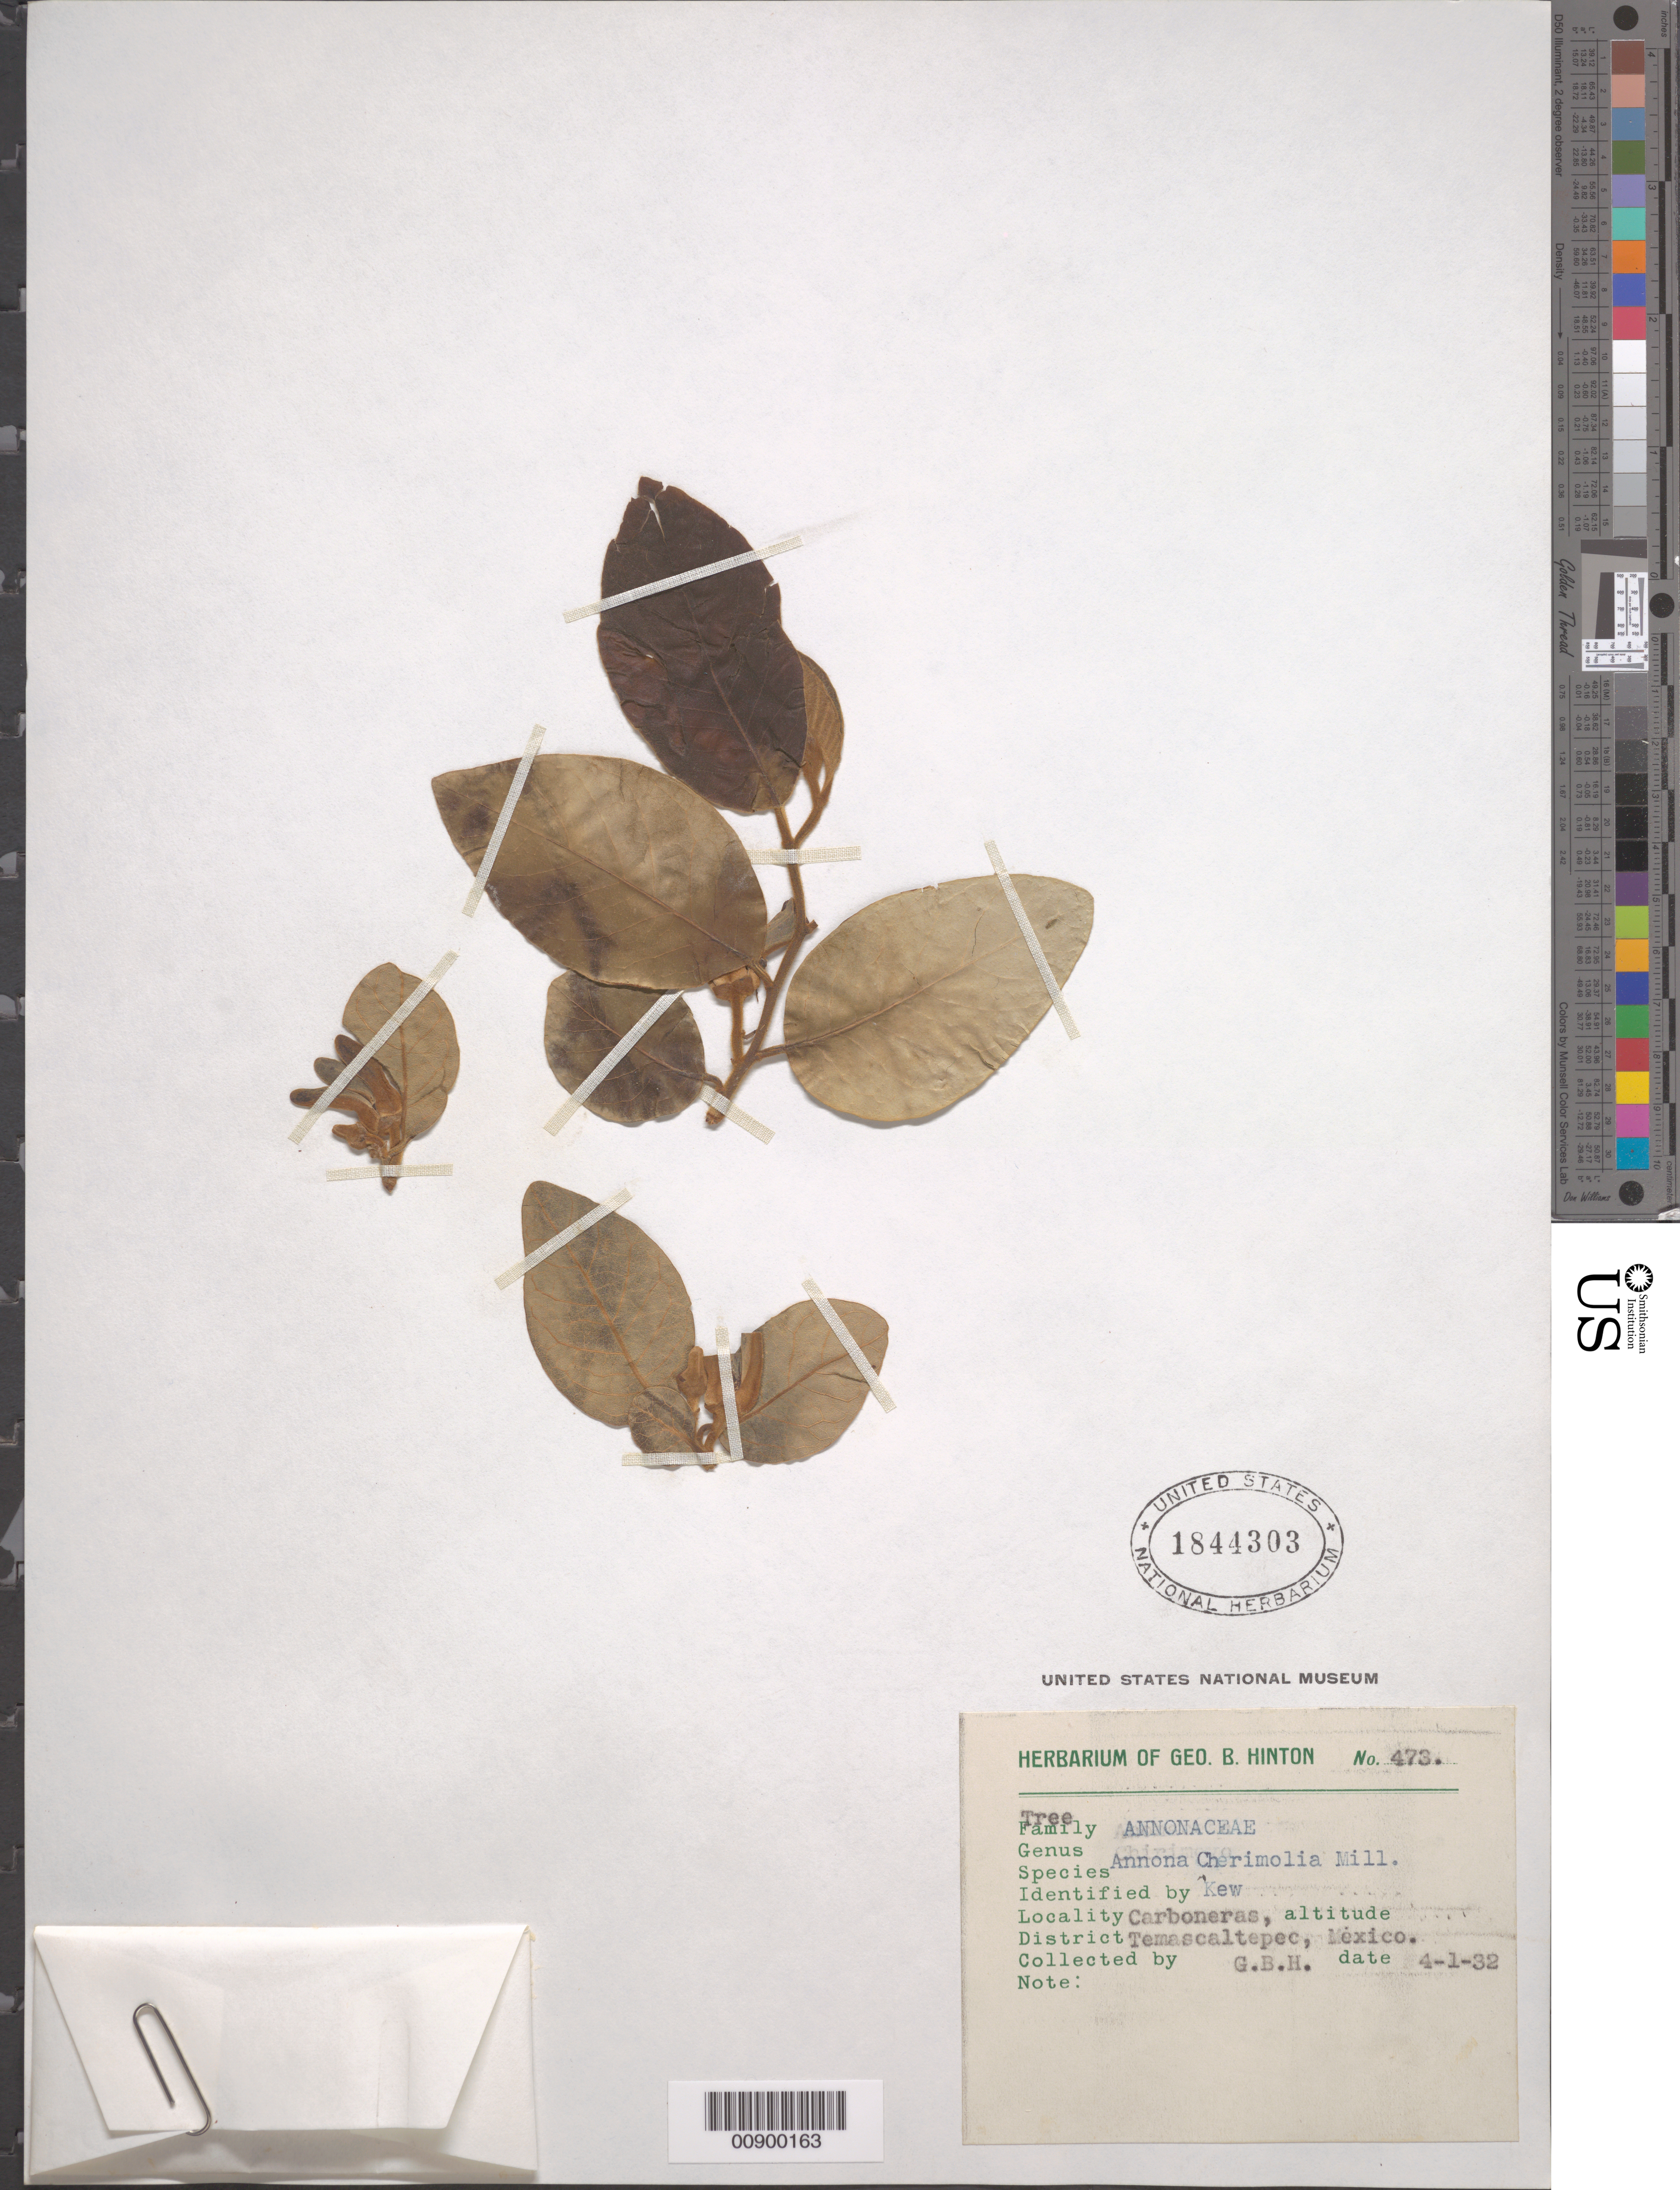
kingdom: Plantae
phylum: Tracheophyta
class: Magnoliopsida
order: Magnoliales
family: Annonaceae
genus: Annona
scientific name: Annona cherimola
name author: Mill.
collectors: G. B. Hinton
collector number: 473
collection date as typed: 01 Apr 1932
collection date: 1932-04-01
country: Mexico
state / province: México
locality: Carboneras, District of Temascaltepec, State of México.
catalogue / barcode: US 1844303